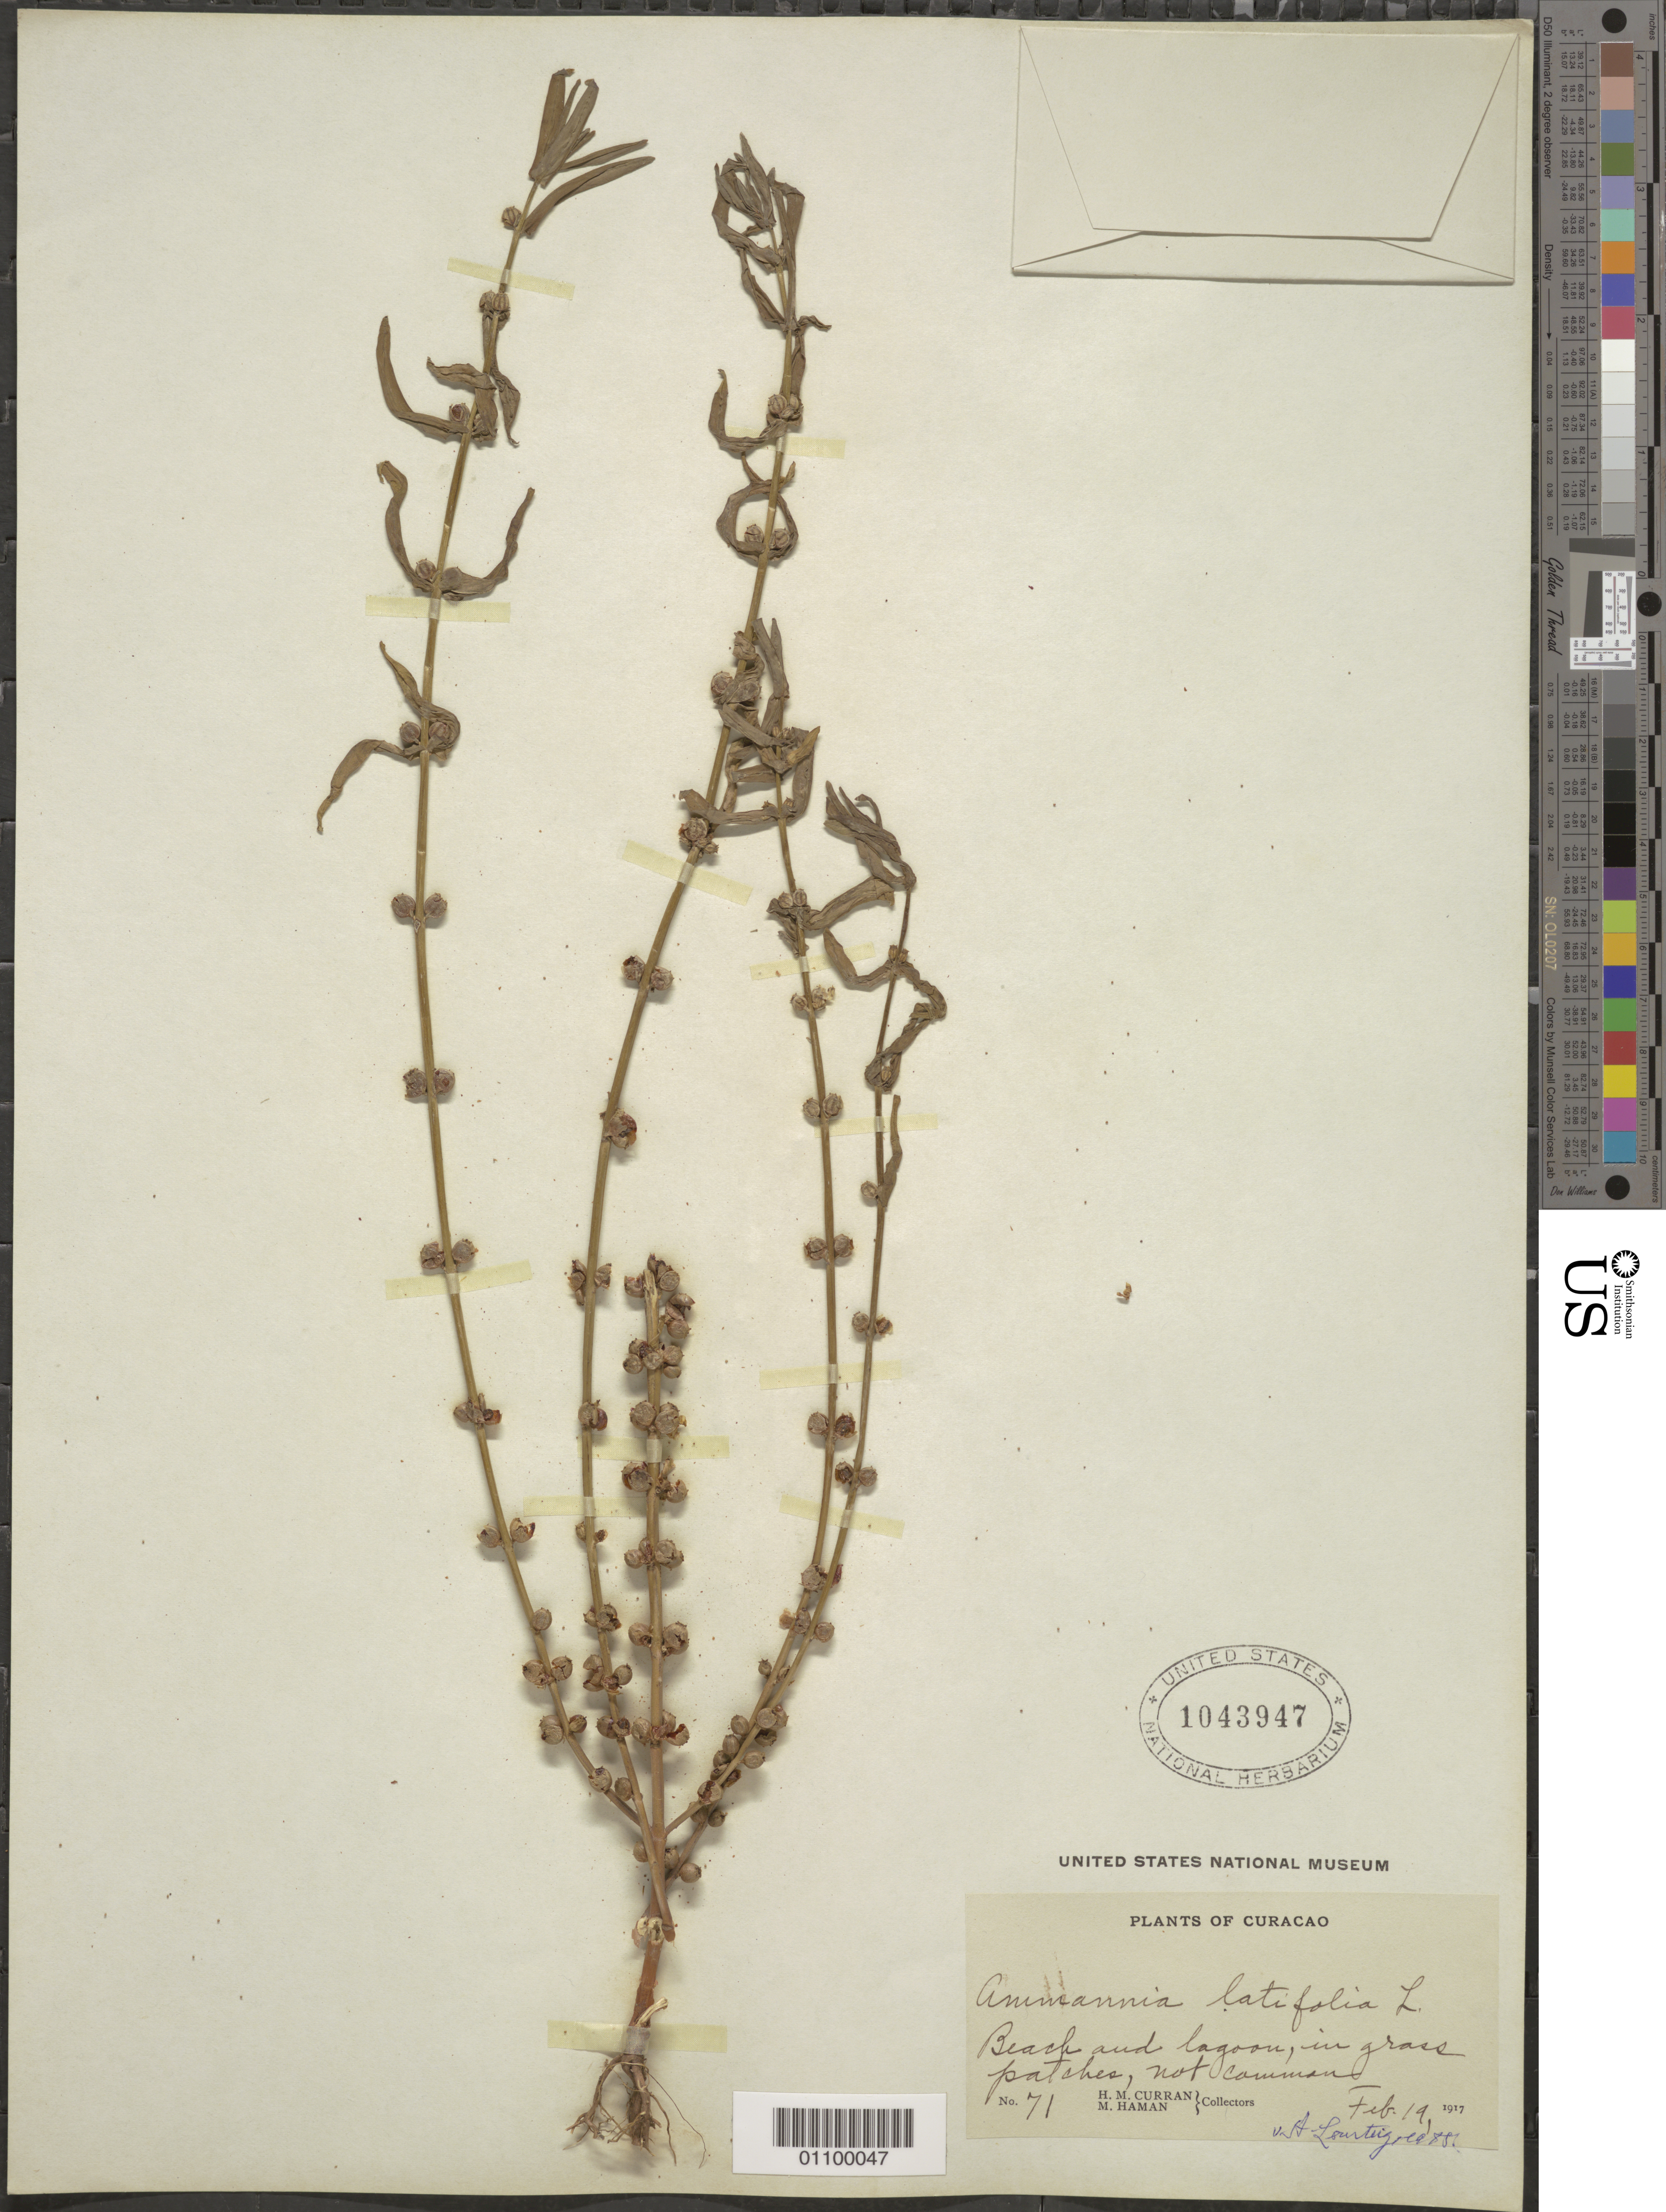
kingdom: Plantae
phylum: Tracheophyta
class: Magnoliopsida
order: Myrtales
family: Lythraceae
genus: Ammannia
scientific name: Ammannia latifolia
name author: L.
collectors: H. M. Curran & M. Haman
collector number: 71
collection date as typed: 19 Feb 1917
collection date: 1917-02-19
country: Curaçao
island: Curaçao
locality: Beach and lagoon, in grass patches not common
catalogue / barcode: US 1043947